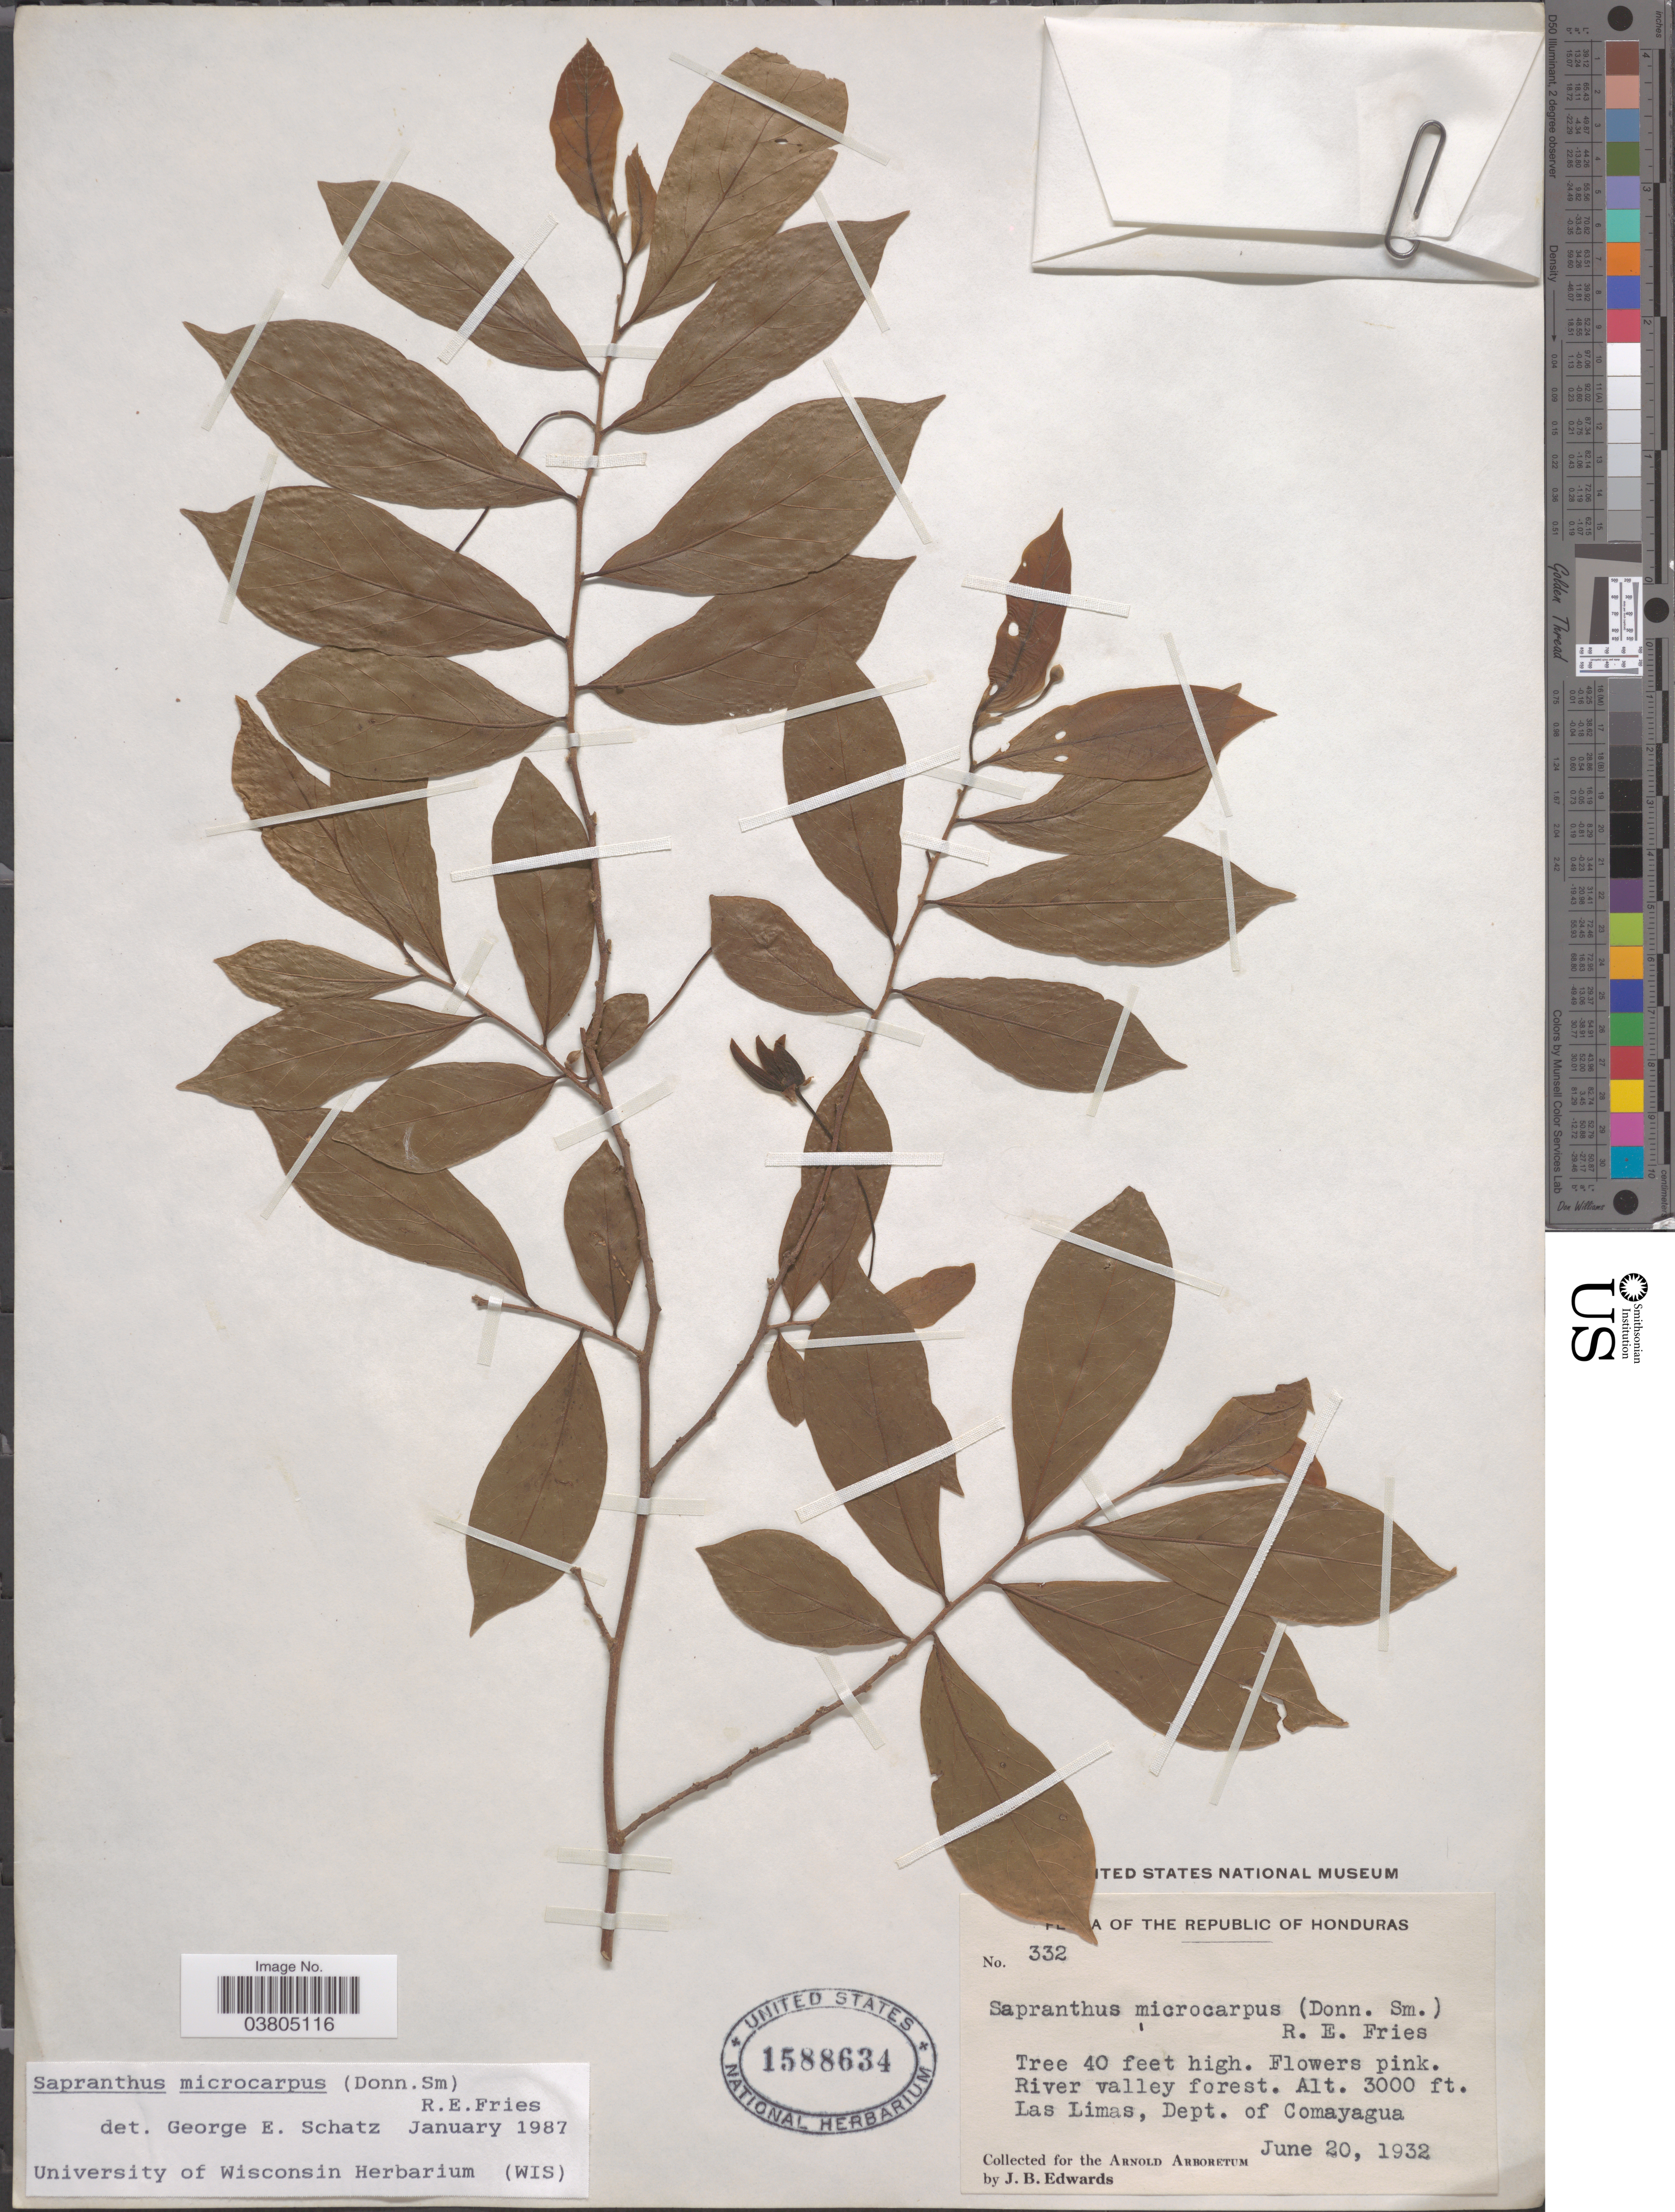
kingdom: Plantae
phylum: Tracheophyta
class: Magnoliopsida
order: Magnoliales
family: Annonaceae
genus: Sapranthus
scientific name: Sapranthus microcarpus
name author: (Donn. Sm.) R.E. Fr.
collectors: J. B. Edwards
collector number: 332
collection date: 1932-06-20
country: Honduras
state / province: Comayagua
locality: Las Limas, Dept. of Comayagua.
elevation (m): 914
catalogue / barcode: US 1588634